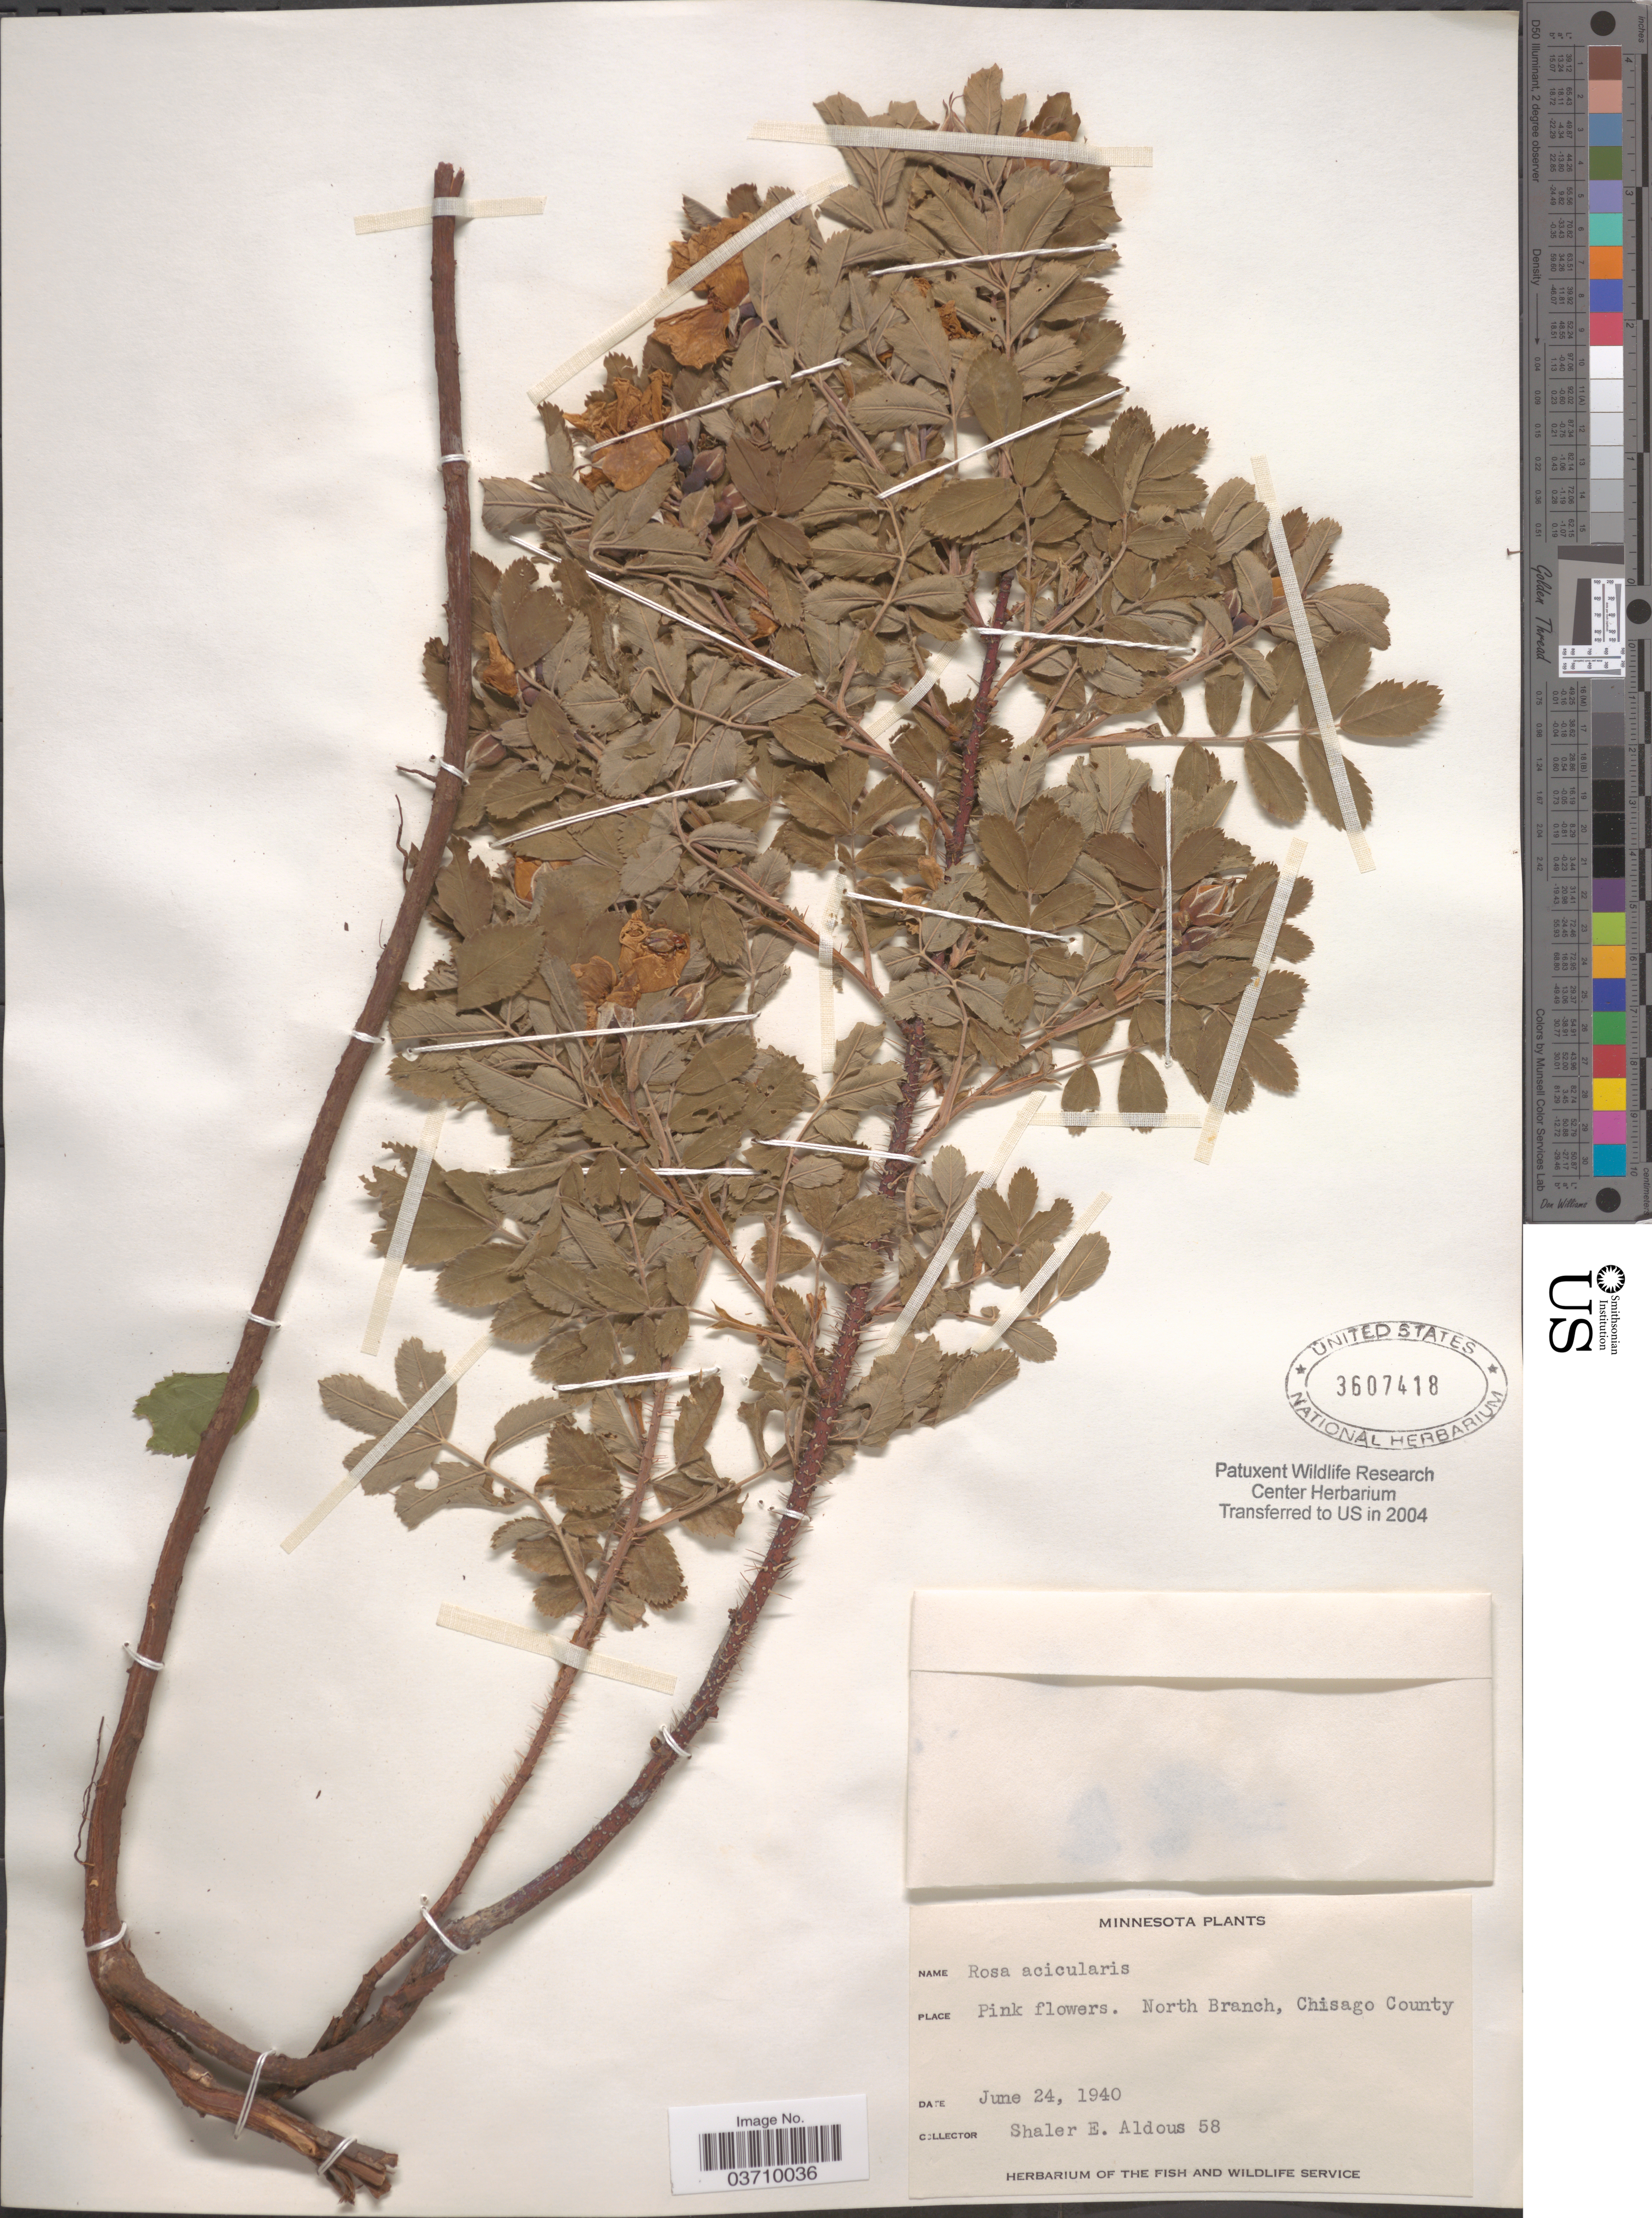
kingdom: Plantae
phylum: Tracheophyta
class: Magnoliopsida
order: Rosales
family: Rosaceae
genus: Rosa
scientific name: Rosa acicularis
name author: Lindl.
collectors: S. Aldous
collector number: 58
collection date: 1940-06-24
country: United States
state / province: Minnesota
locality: North Branch, Chisago County.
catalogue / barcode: US 3607418